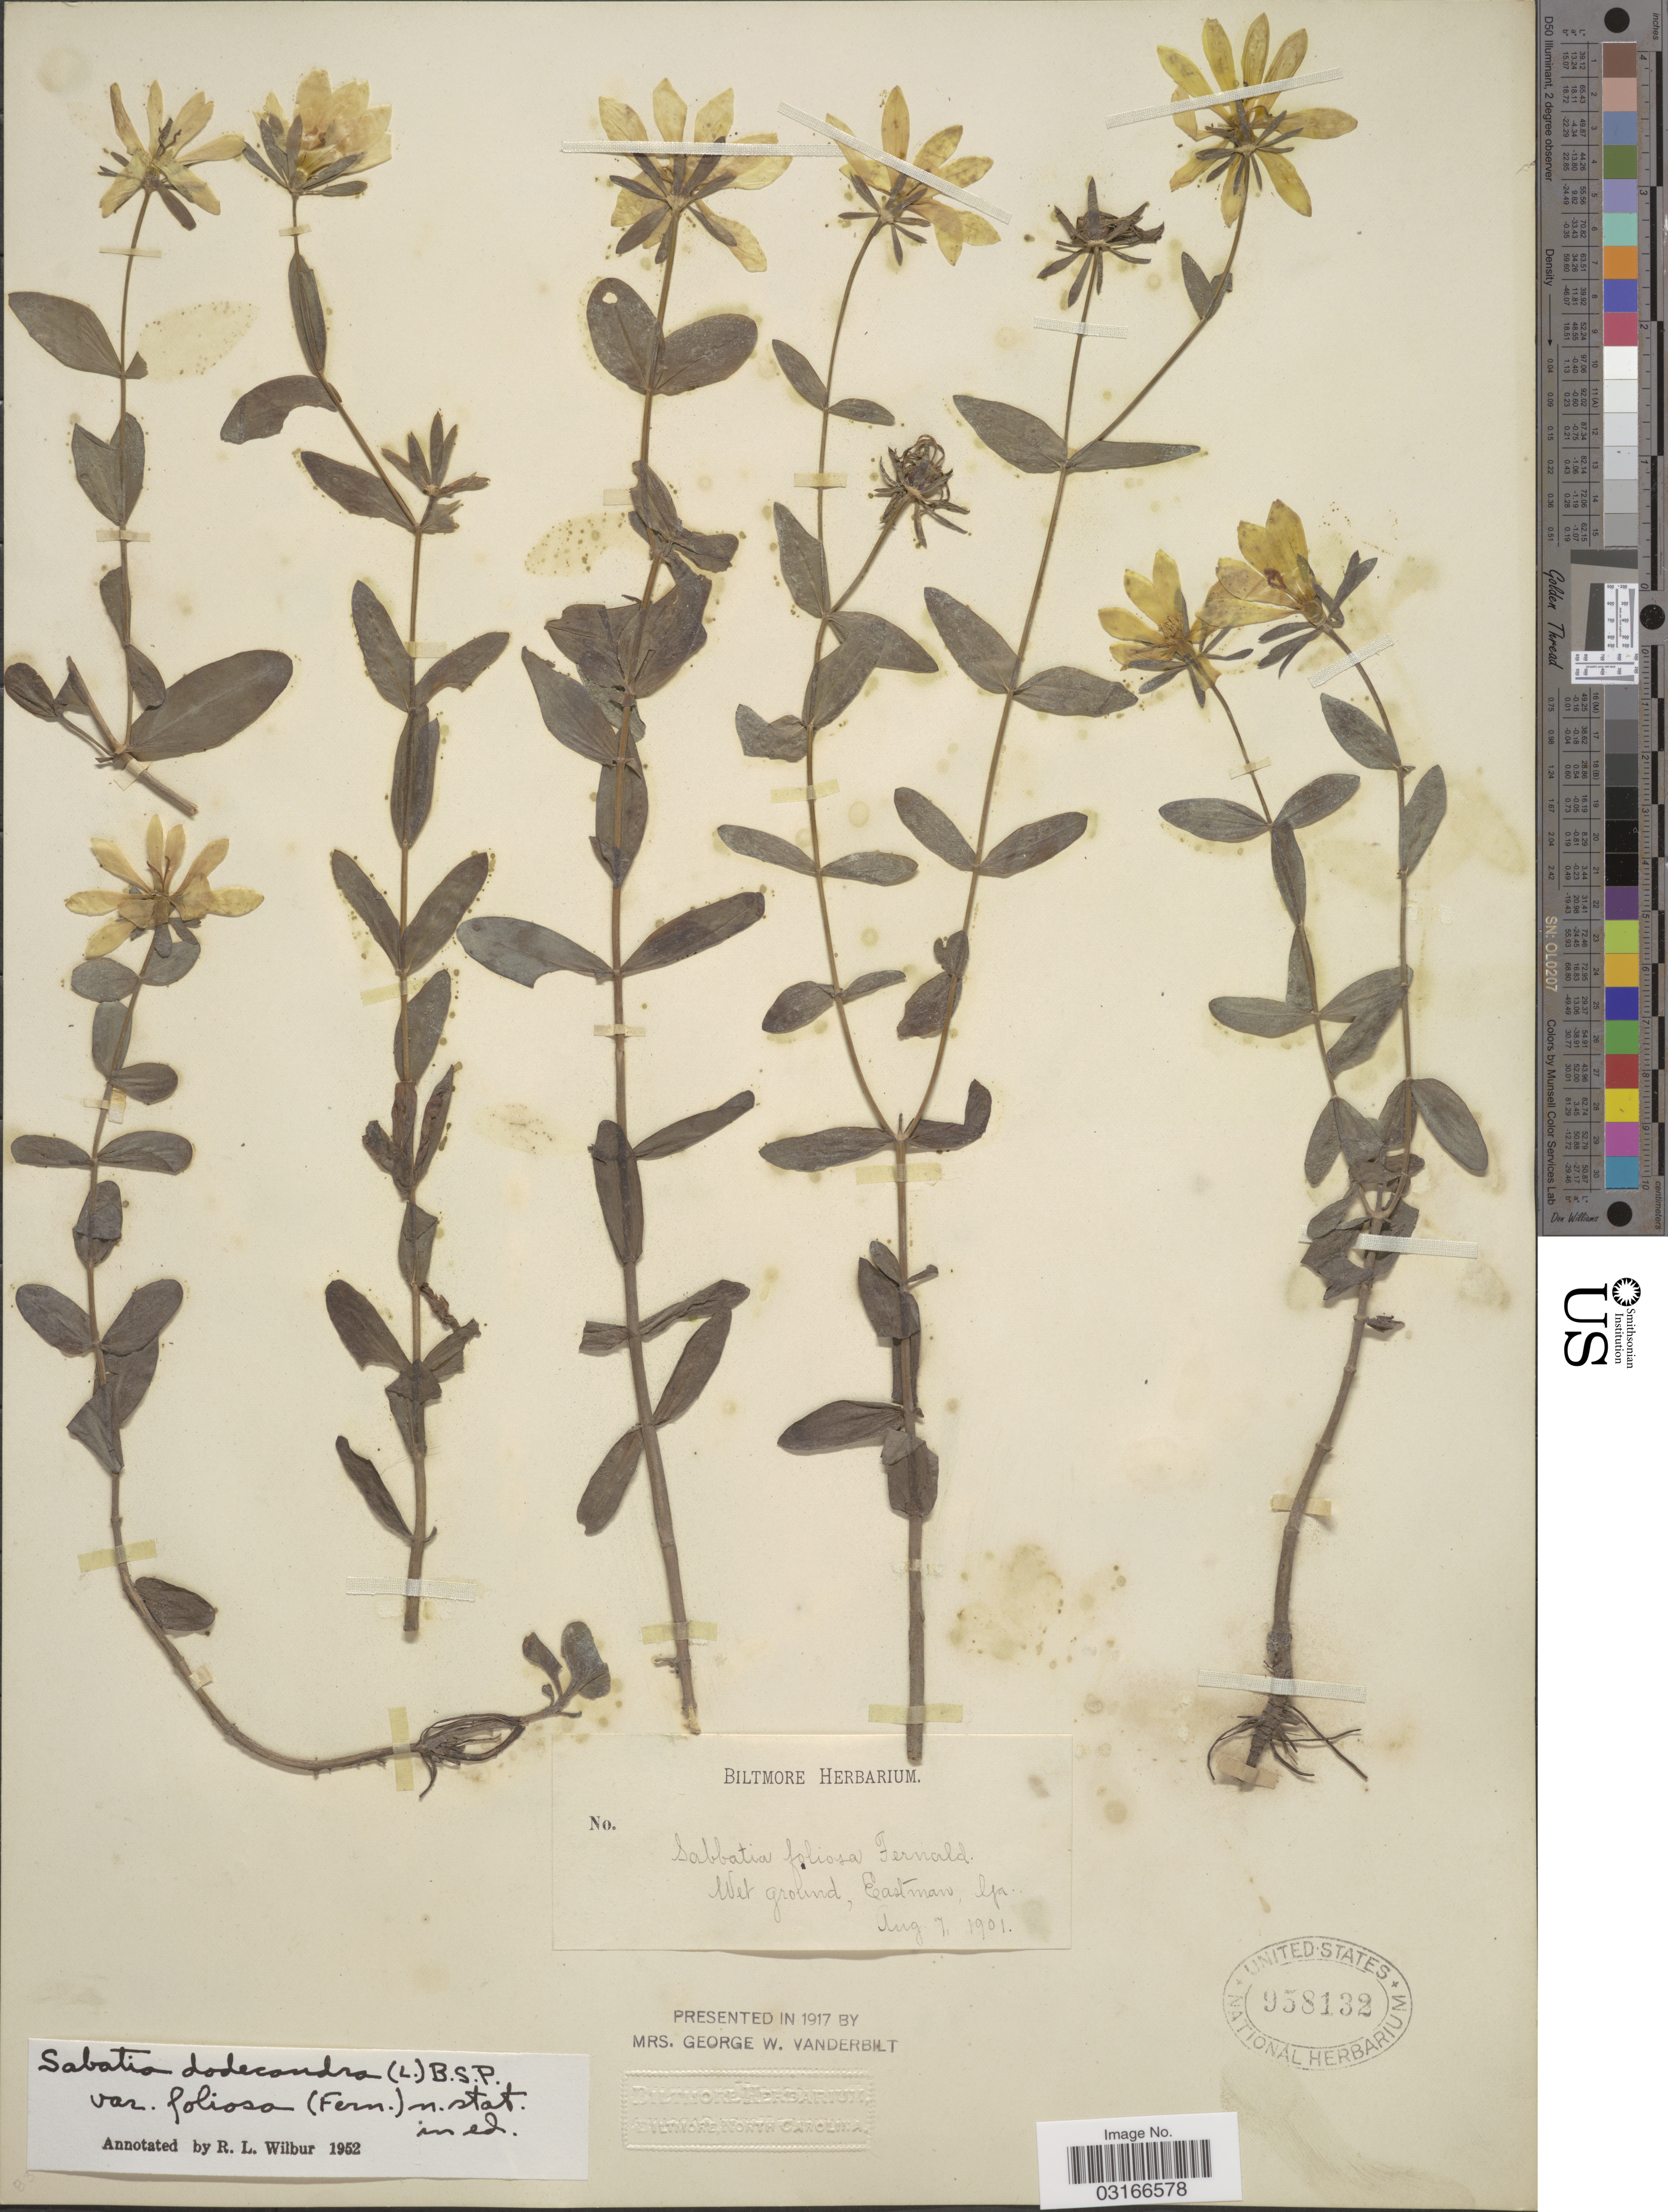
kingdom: Plantae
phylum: Tracheophyta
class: Magnoliopsida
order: Gentianales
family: Gentianaceae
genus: Sabatia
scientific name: Sabatia dodecandra var. foliosa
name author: (Fernald) Wilbur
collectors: ex herb. Biltmore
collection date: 1901-08-07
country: United States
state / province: Georgia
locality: Wet ground, Eastman, Ga.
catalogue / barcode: US 958132